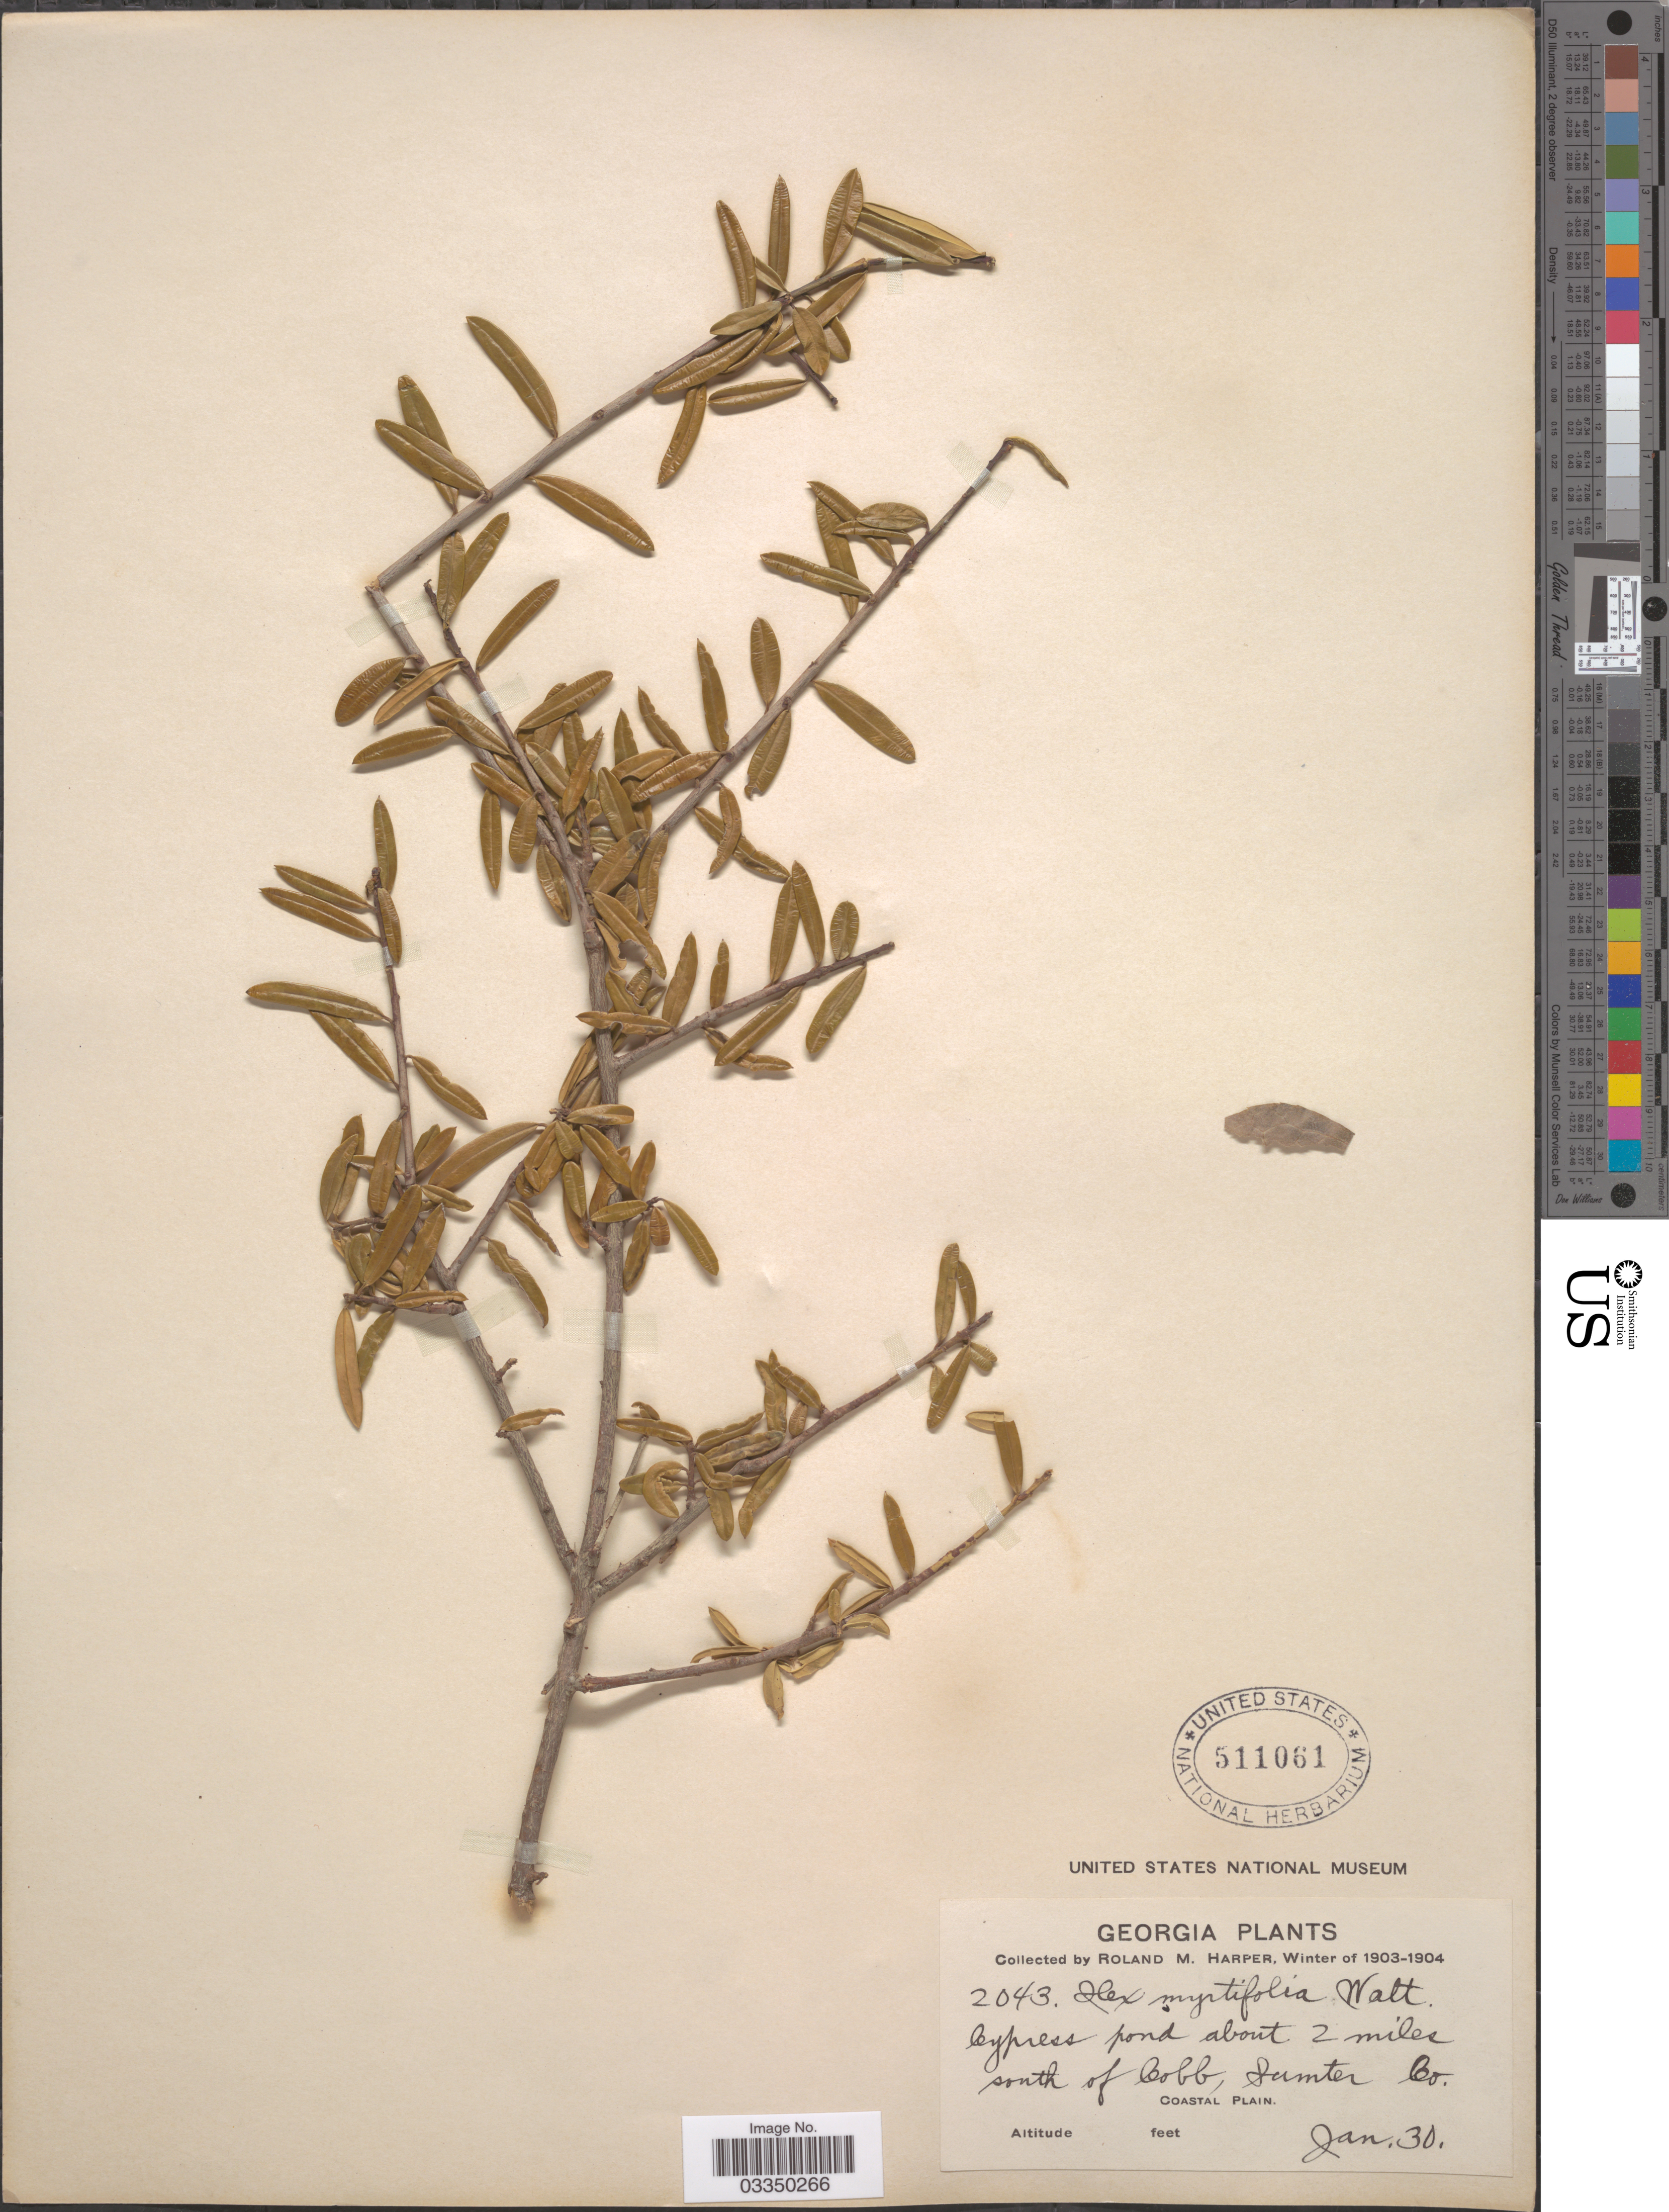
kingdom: Plantae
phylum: Tracheophyta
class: Magnoliopsida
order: Aquifoliales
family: Aquifoliaceae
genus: Ilex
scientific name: Ilex myrtifolia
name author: Walter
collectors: R. M. Harper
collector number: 2043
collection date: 1903-01-30/1904-01-30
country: United States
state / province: Georgia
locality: Cypress pond about 2 miles south of Cobb, Sumter Co. Coastal Plain.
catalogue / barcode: US 511061